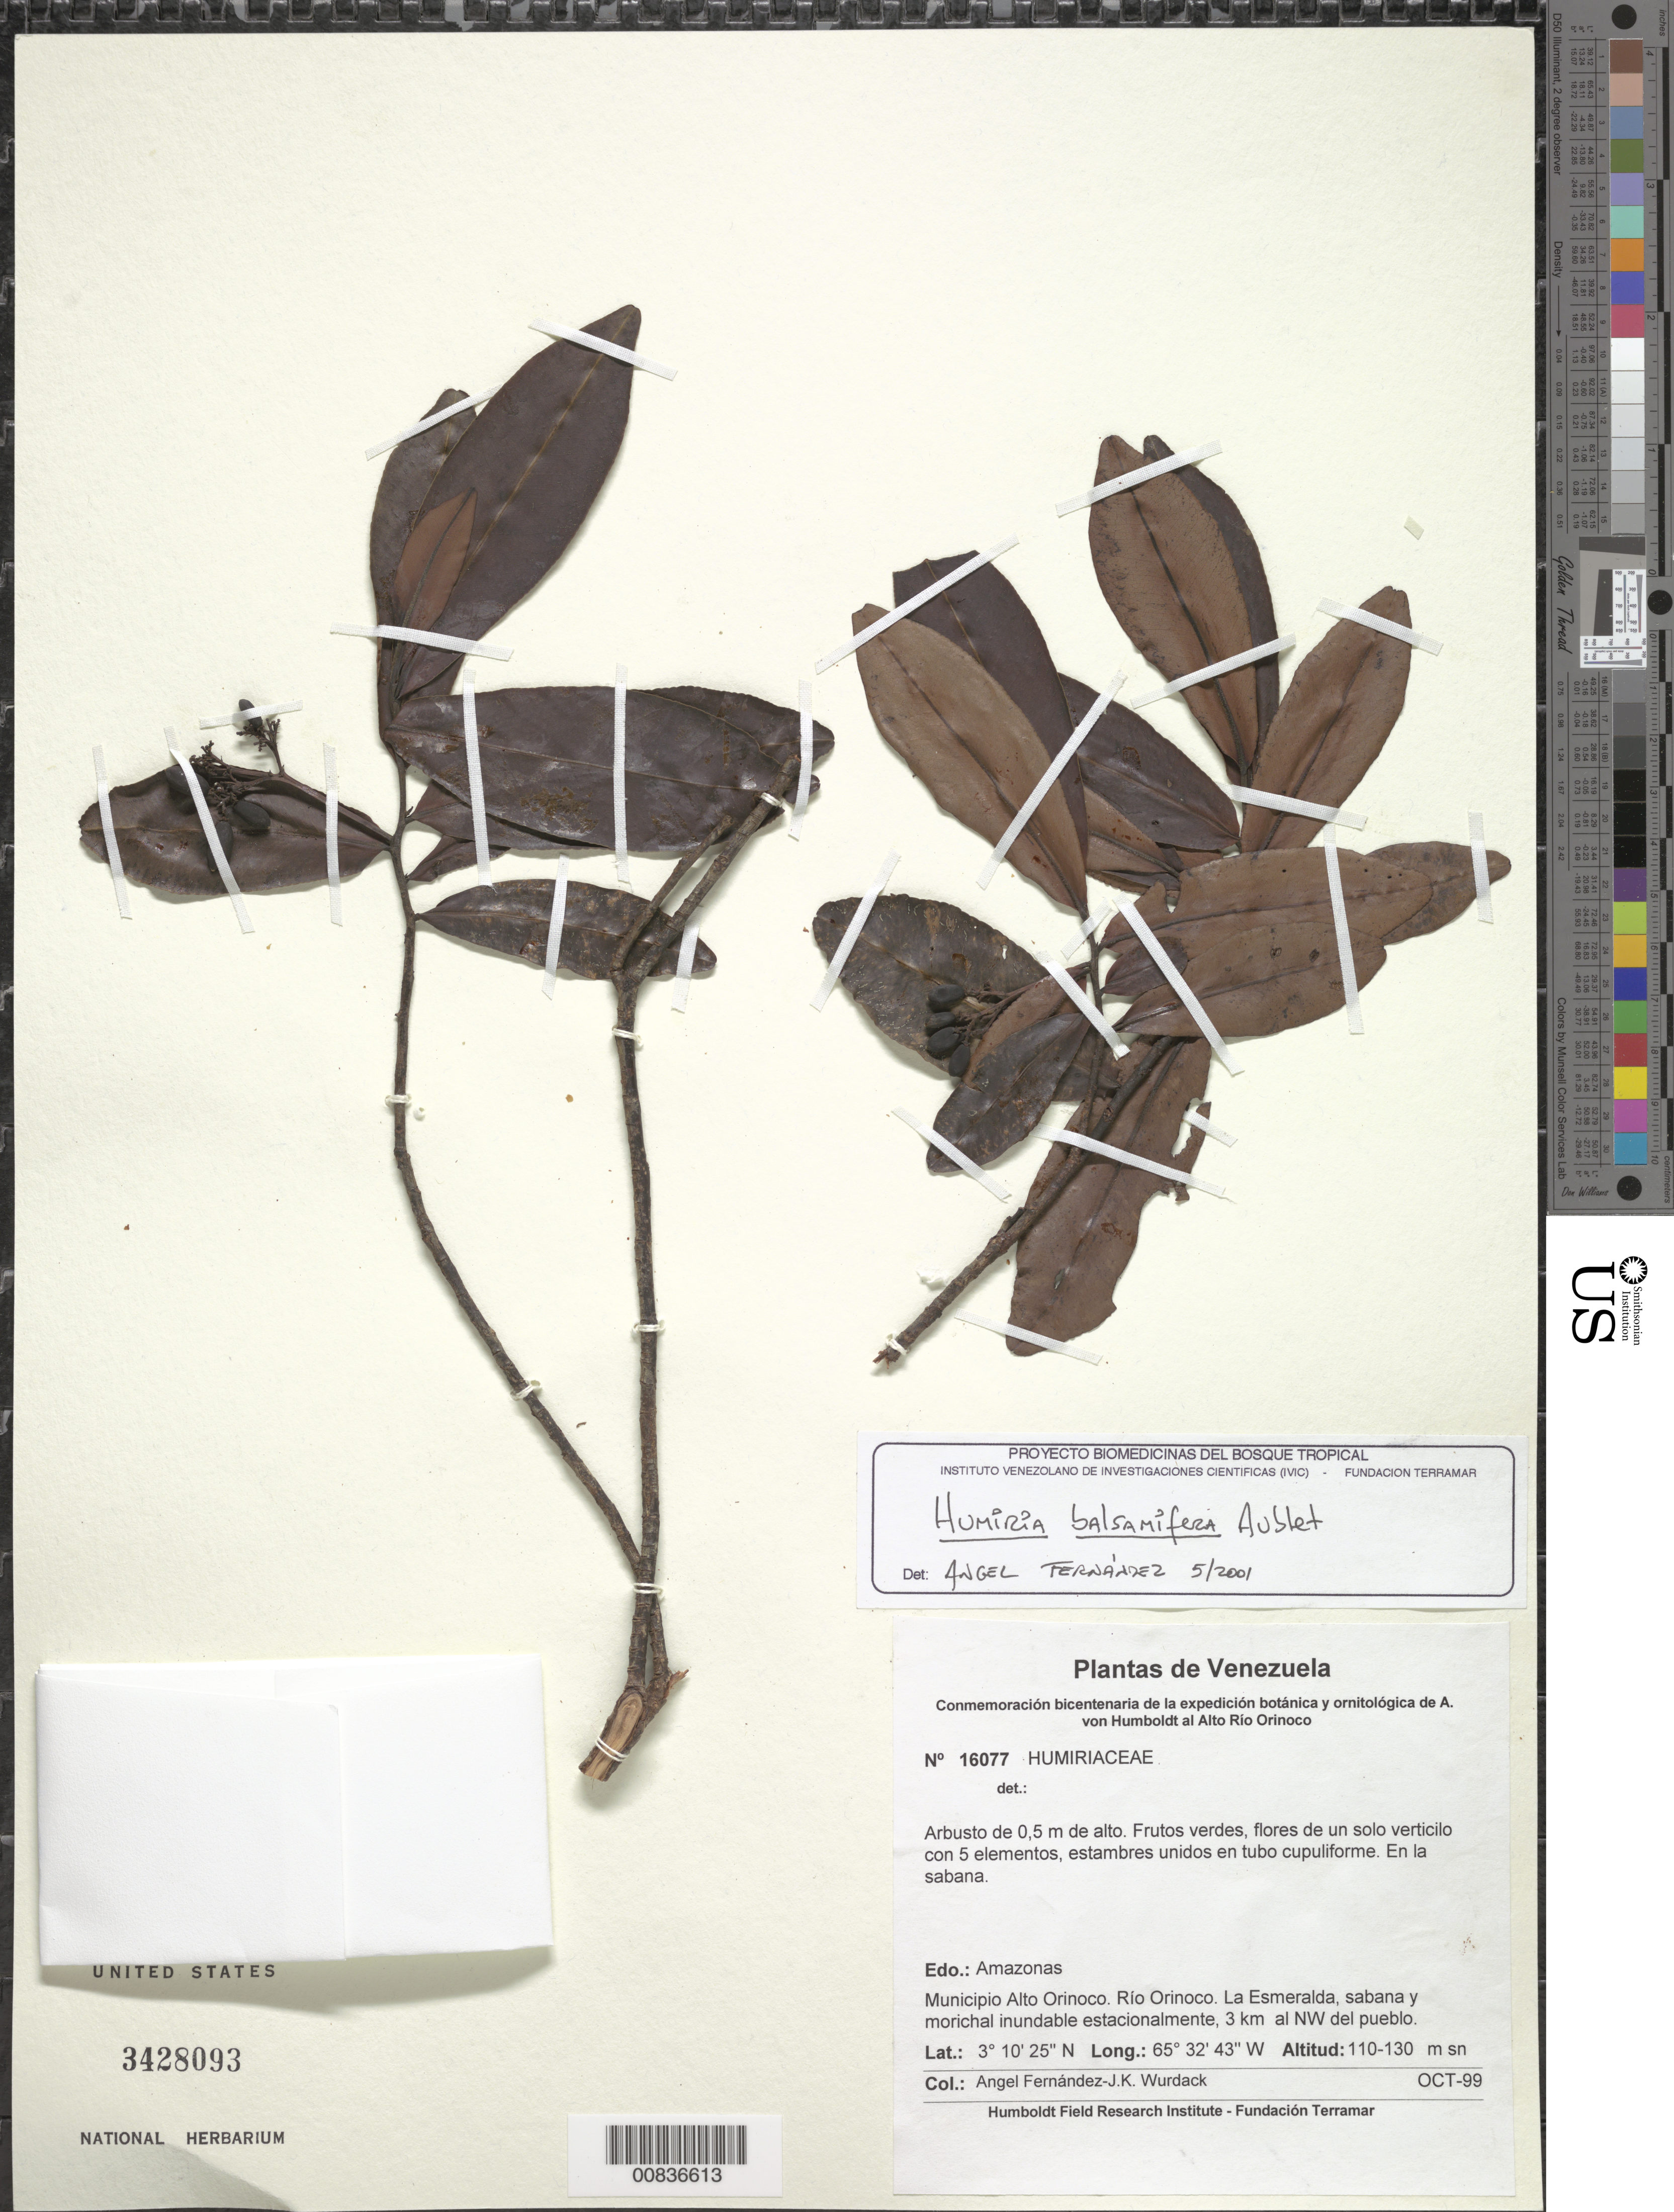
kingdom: Plantae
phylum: Tracheophyta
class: Magnoliopsida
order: Malpighiales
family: Humiriaceae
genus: Humiria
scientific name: Humiria balsamifera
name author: Aubl.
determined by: Fernández, A.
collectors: A. Fernández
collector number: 16077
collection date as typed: Oct-99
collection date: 1999-10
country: Venezuela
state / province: Amazonas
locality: Mun. Alto Orinoco, Río Orinoco, La Esmeralda, 3 km NW del pueblo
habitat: Sabana y morichal inundable estacionalmente; in sabana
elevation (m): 110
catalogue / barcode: US 3428093